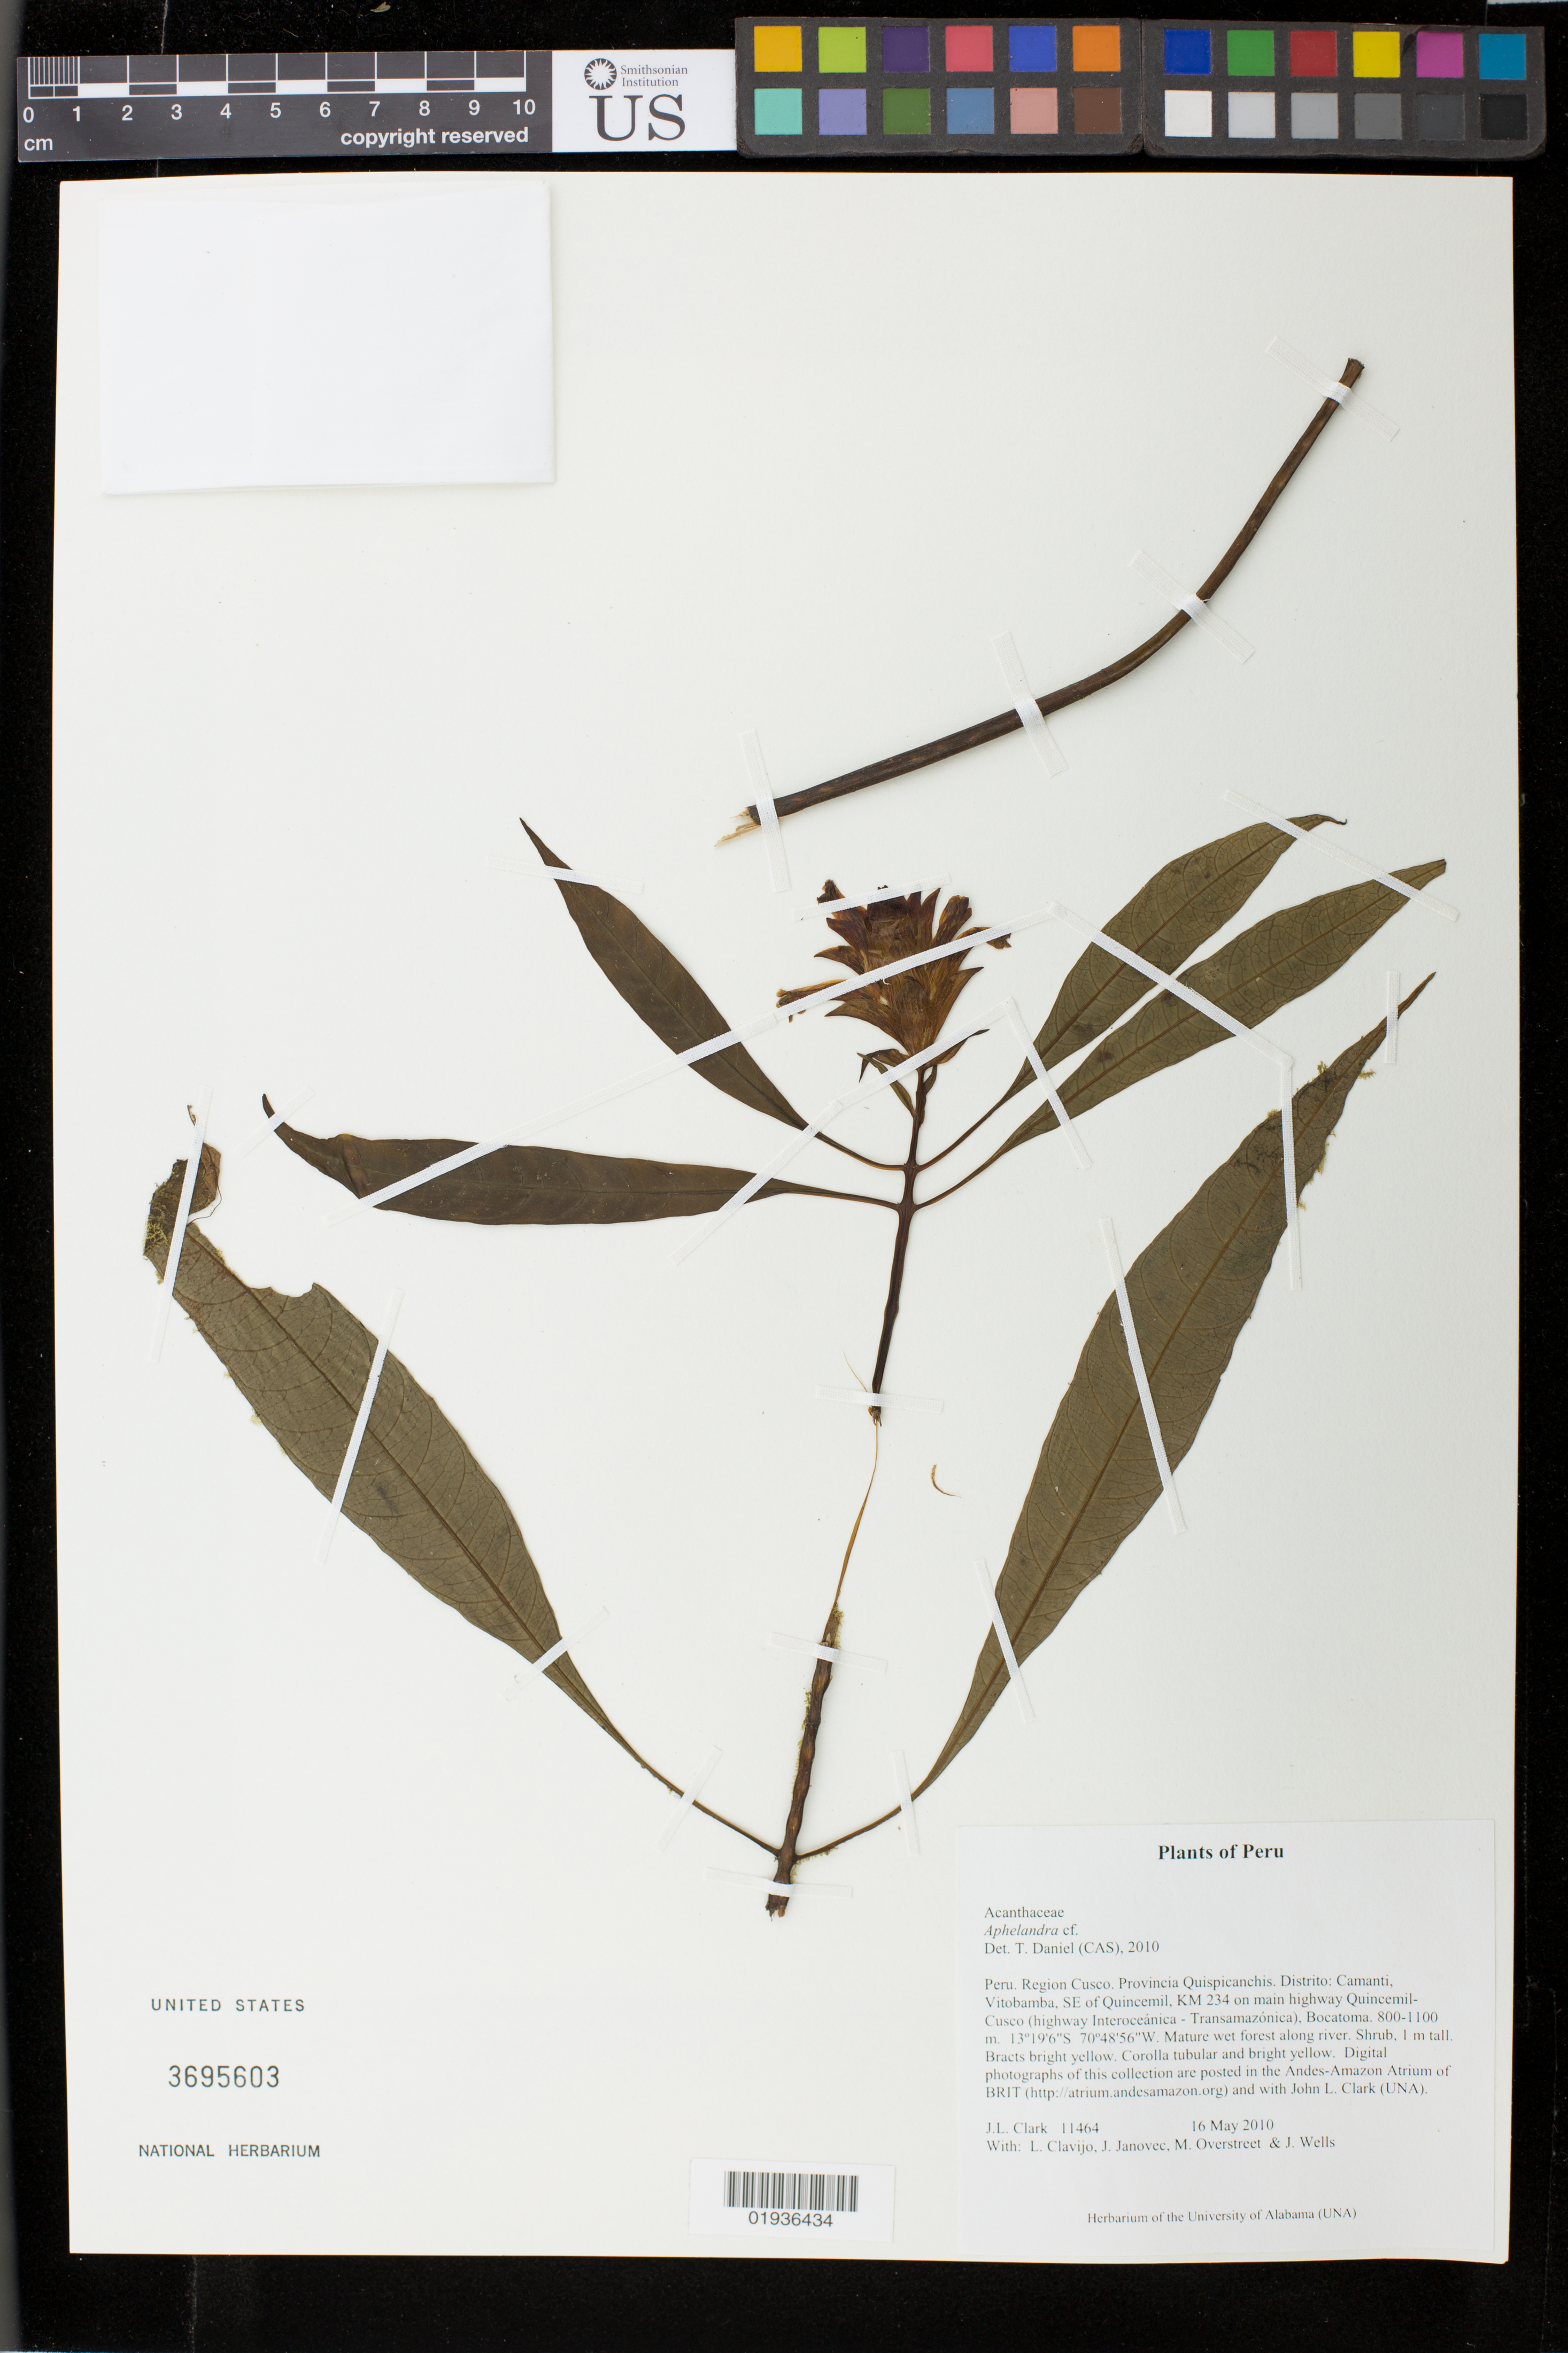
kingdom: Plantae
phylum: Tracheophyta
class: Magnoliopsida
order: Lamiales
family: Acanthaceae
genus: Aphelandra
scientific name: Aphelandra sp.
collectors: J. L. Clark, L. Clavijo, J.P. Janovec, M. Overstreet & J. Wells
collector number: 11464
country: Peru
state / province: Cusco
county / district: Quispicanchis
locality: Camanti, Vitobamba, SE of Quincemil, KM 234 on main highway Quincemil-Cusco, Highway Interoceanica - Transmazonica, Bocatoma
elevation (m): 800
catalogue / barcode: US 3695603